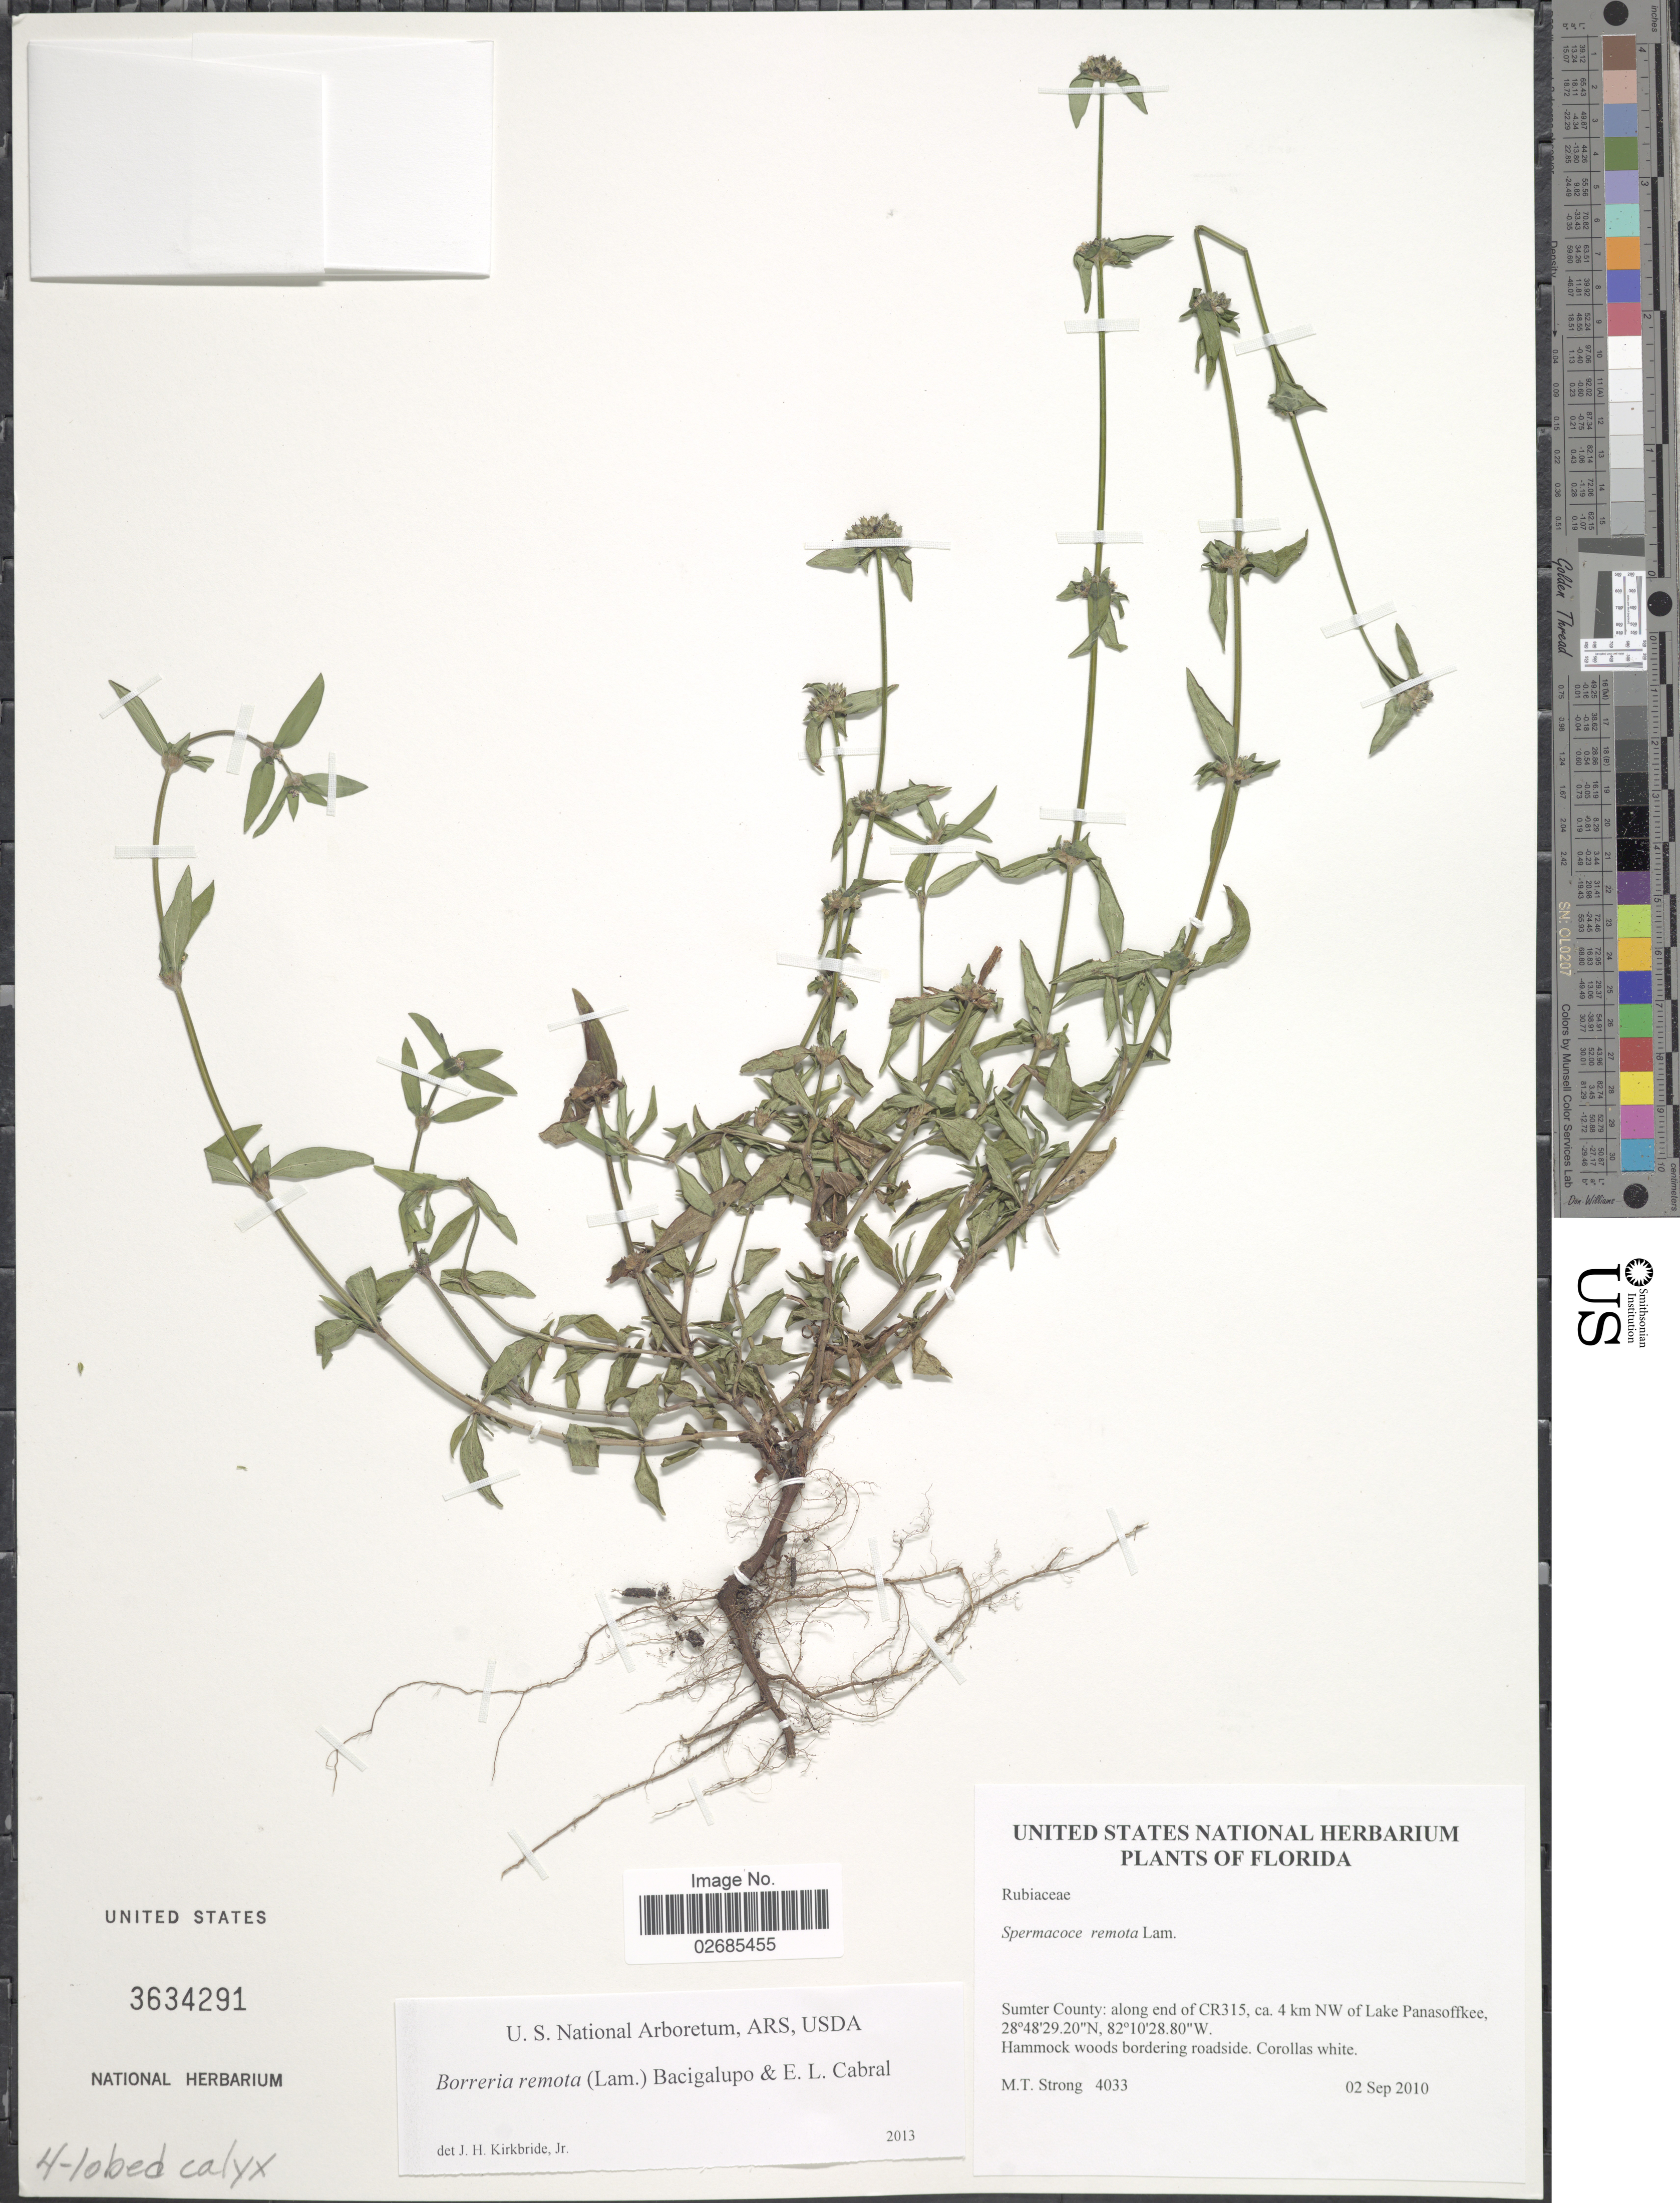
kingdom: Plantae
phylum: Tracheophyta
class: Magnoliopsida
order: Gentianales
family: Rubiaceae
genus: Borreria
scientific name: Borreria remota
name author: (Lam.) Bacigalupo & E.L. Cabral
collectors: M. T. Strong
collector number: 4033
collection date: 2010-09-02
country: United States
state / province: Florida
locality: Sumter County: along end of CR315, ca. 4 km NW of Lake Panasoffkee.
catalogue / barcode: US 3634291